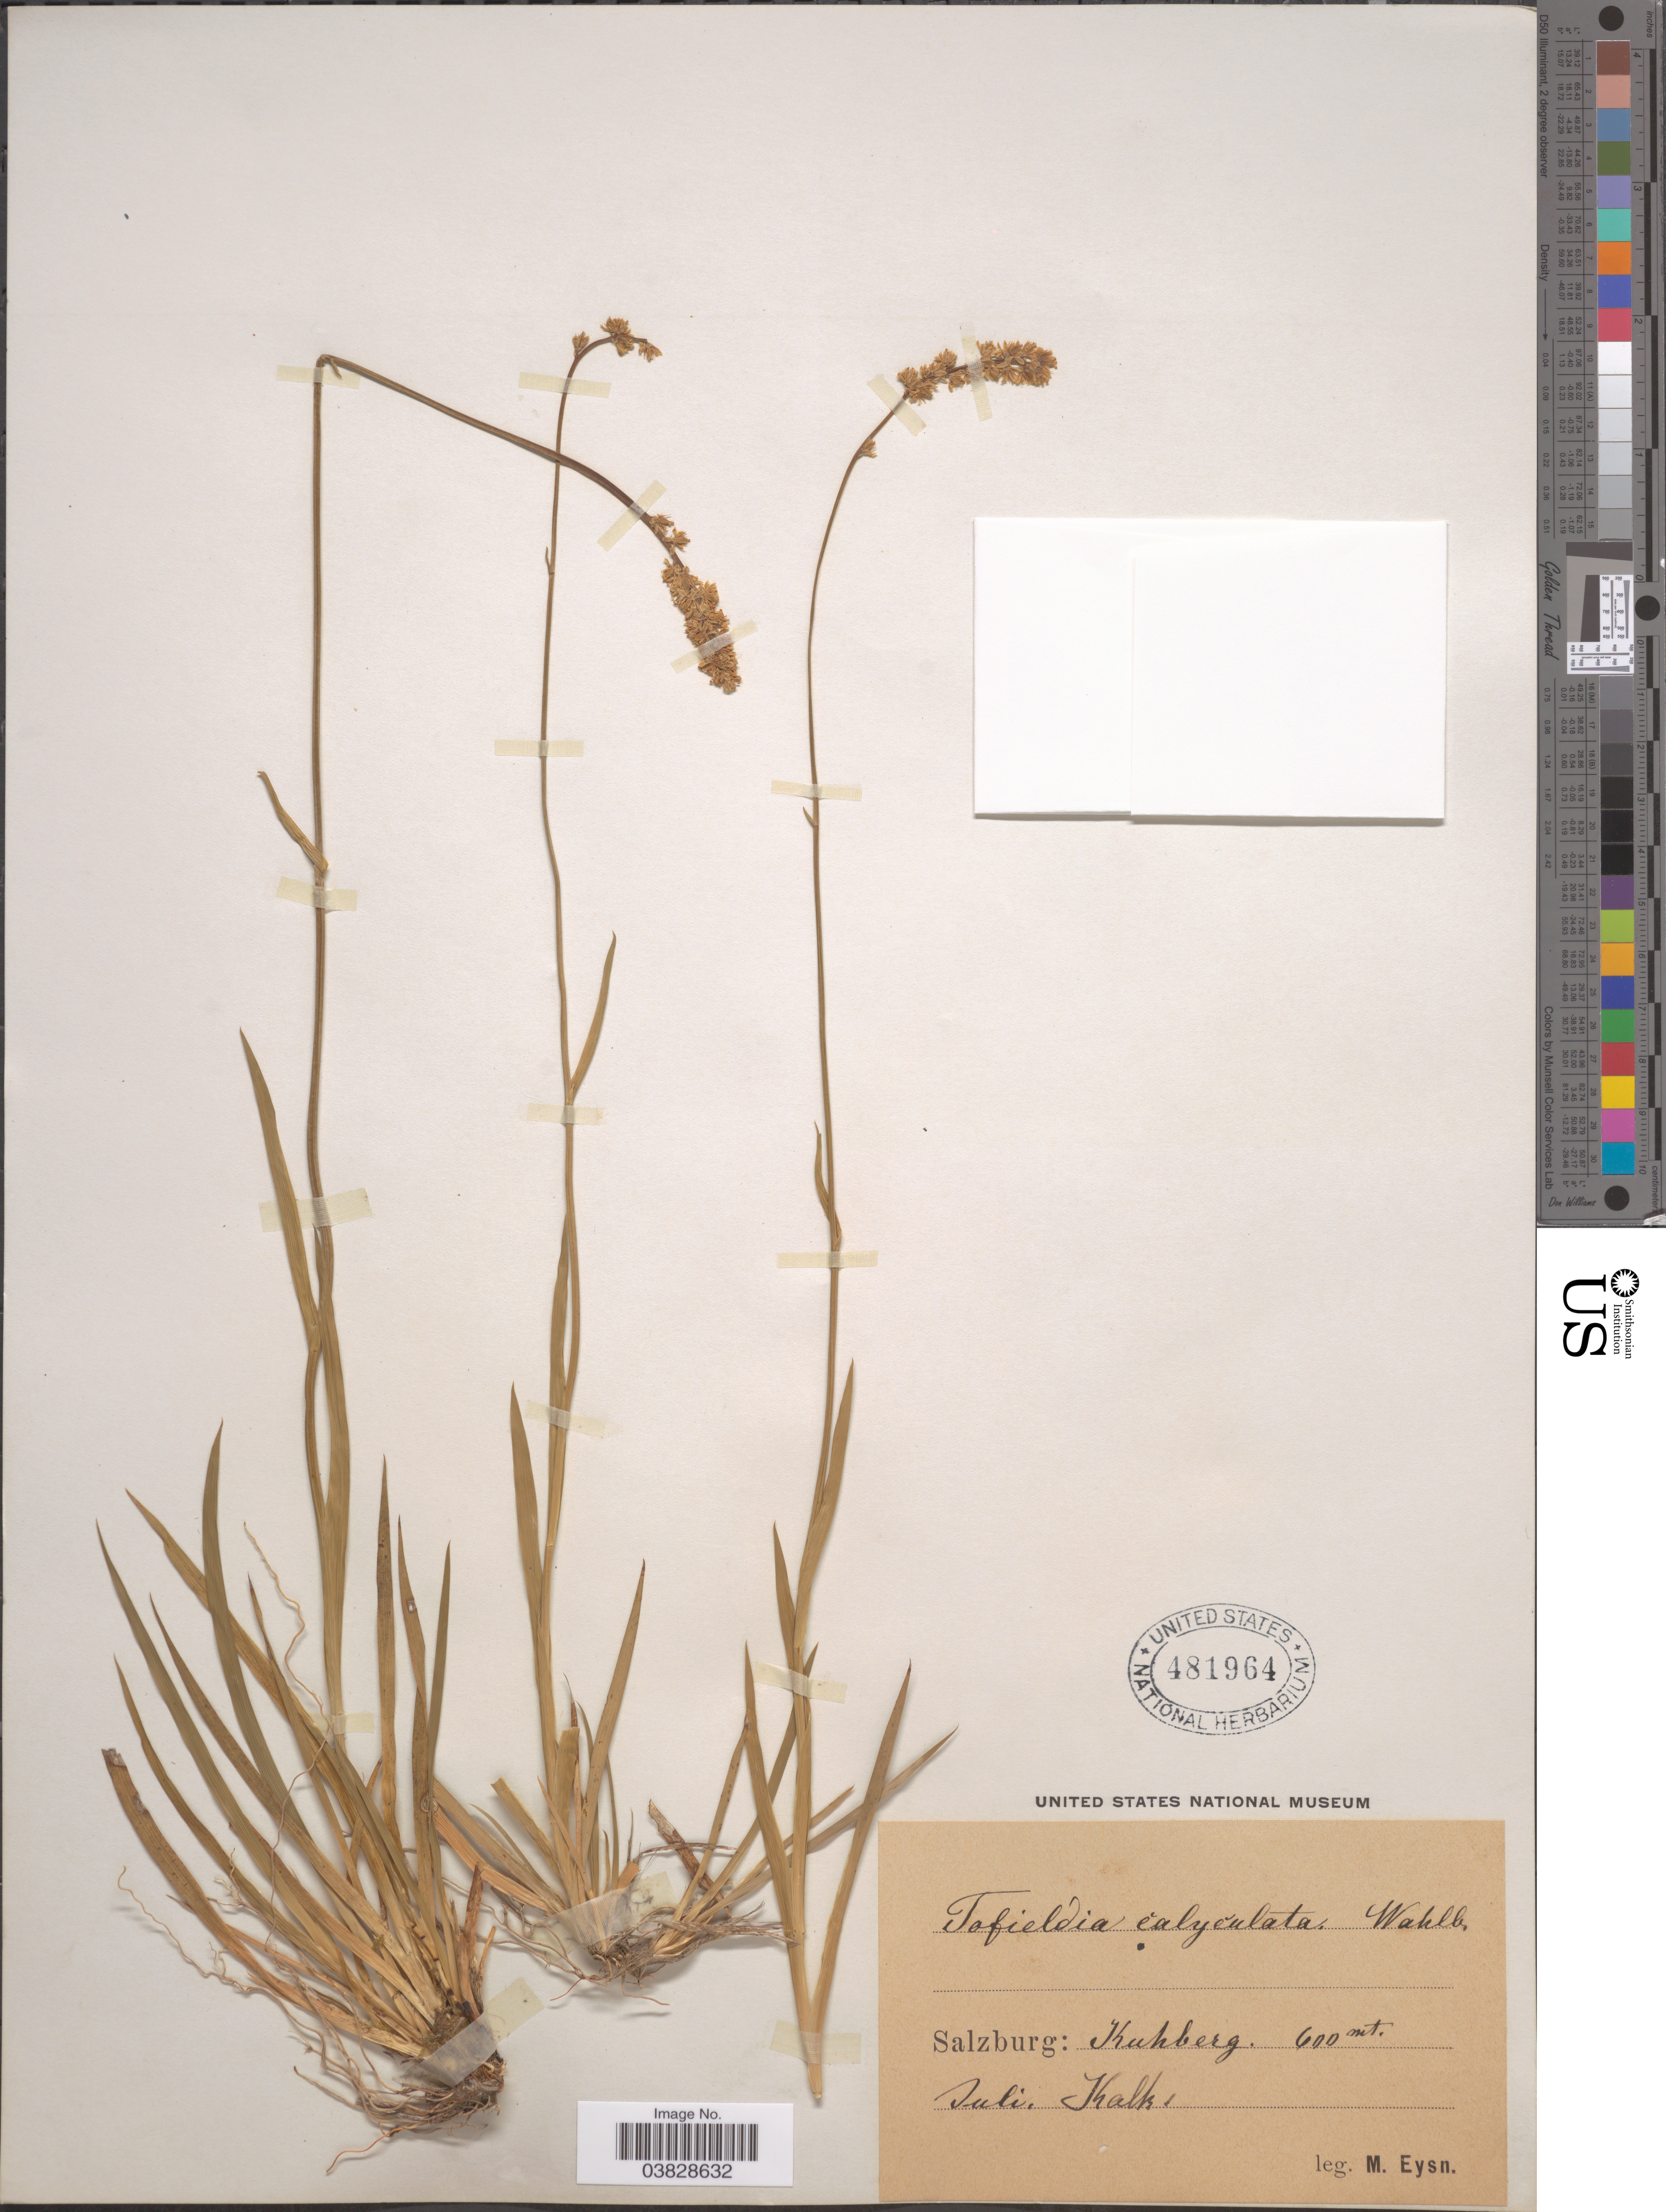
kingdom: Plantae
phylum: Tracheophyta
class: Liliopsida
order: Alismatales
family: Tofieldiaceae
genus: Tofieldia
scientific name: Tofieldia calyculata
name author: (L.) Wahlenb.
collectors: M. Eysn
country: Austria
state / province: Salzburg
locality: Kuhberg. Kalk.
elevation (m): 600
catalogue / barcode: US 481964